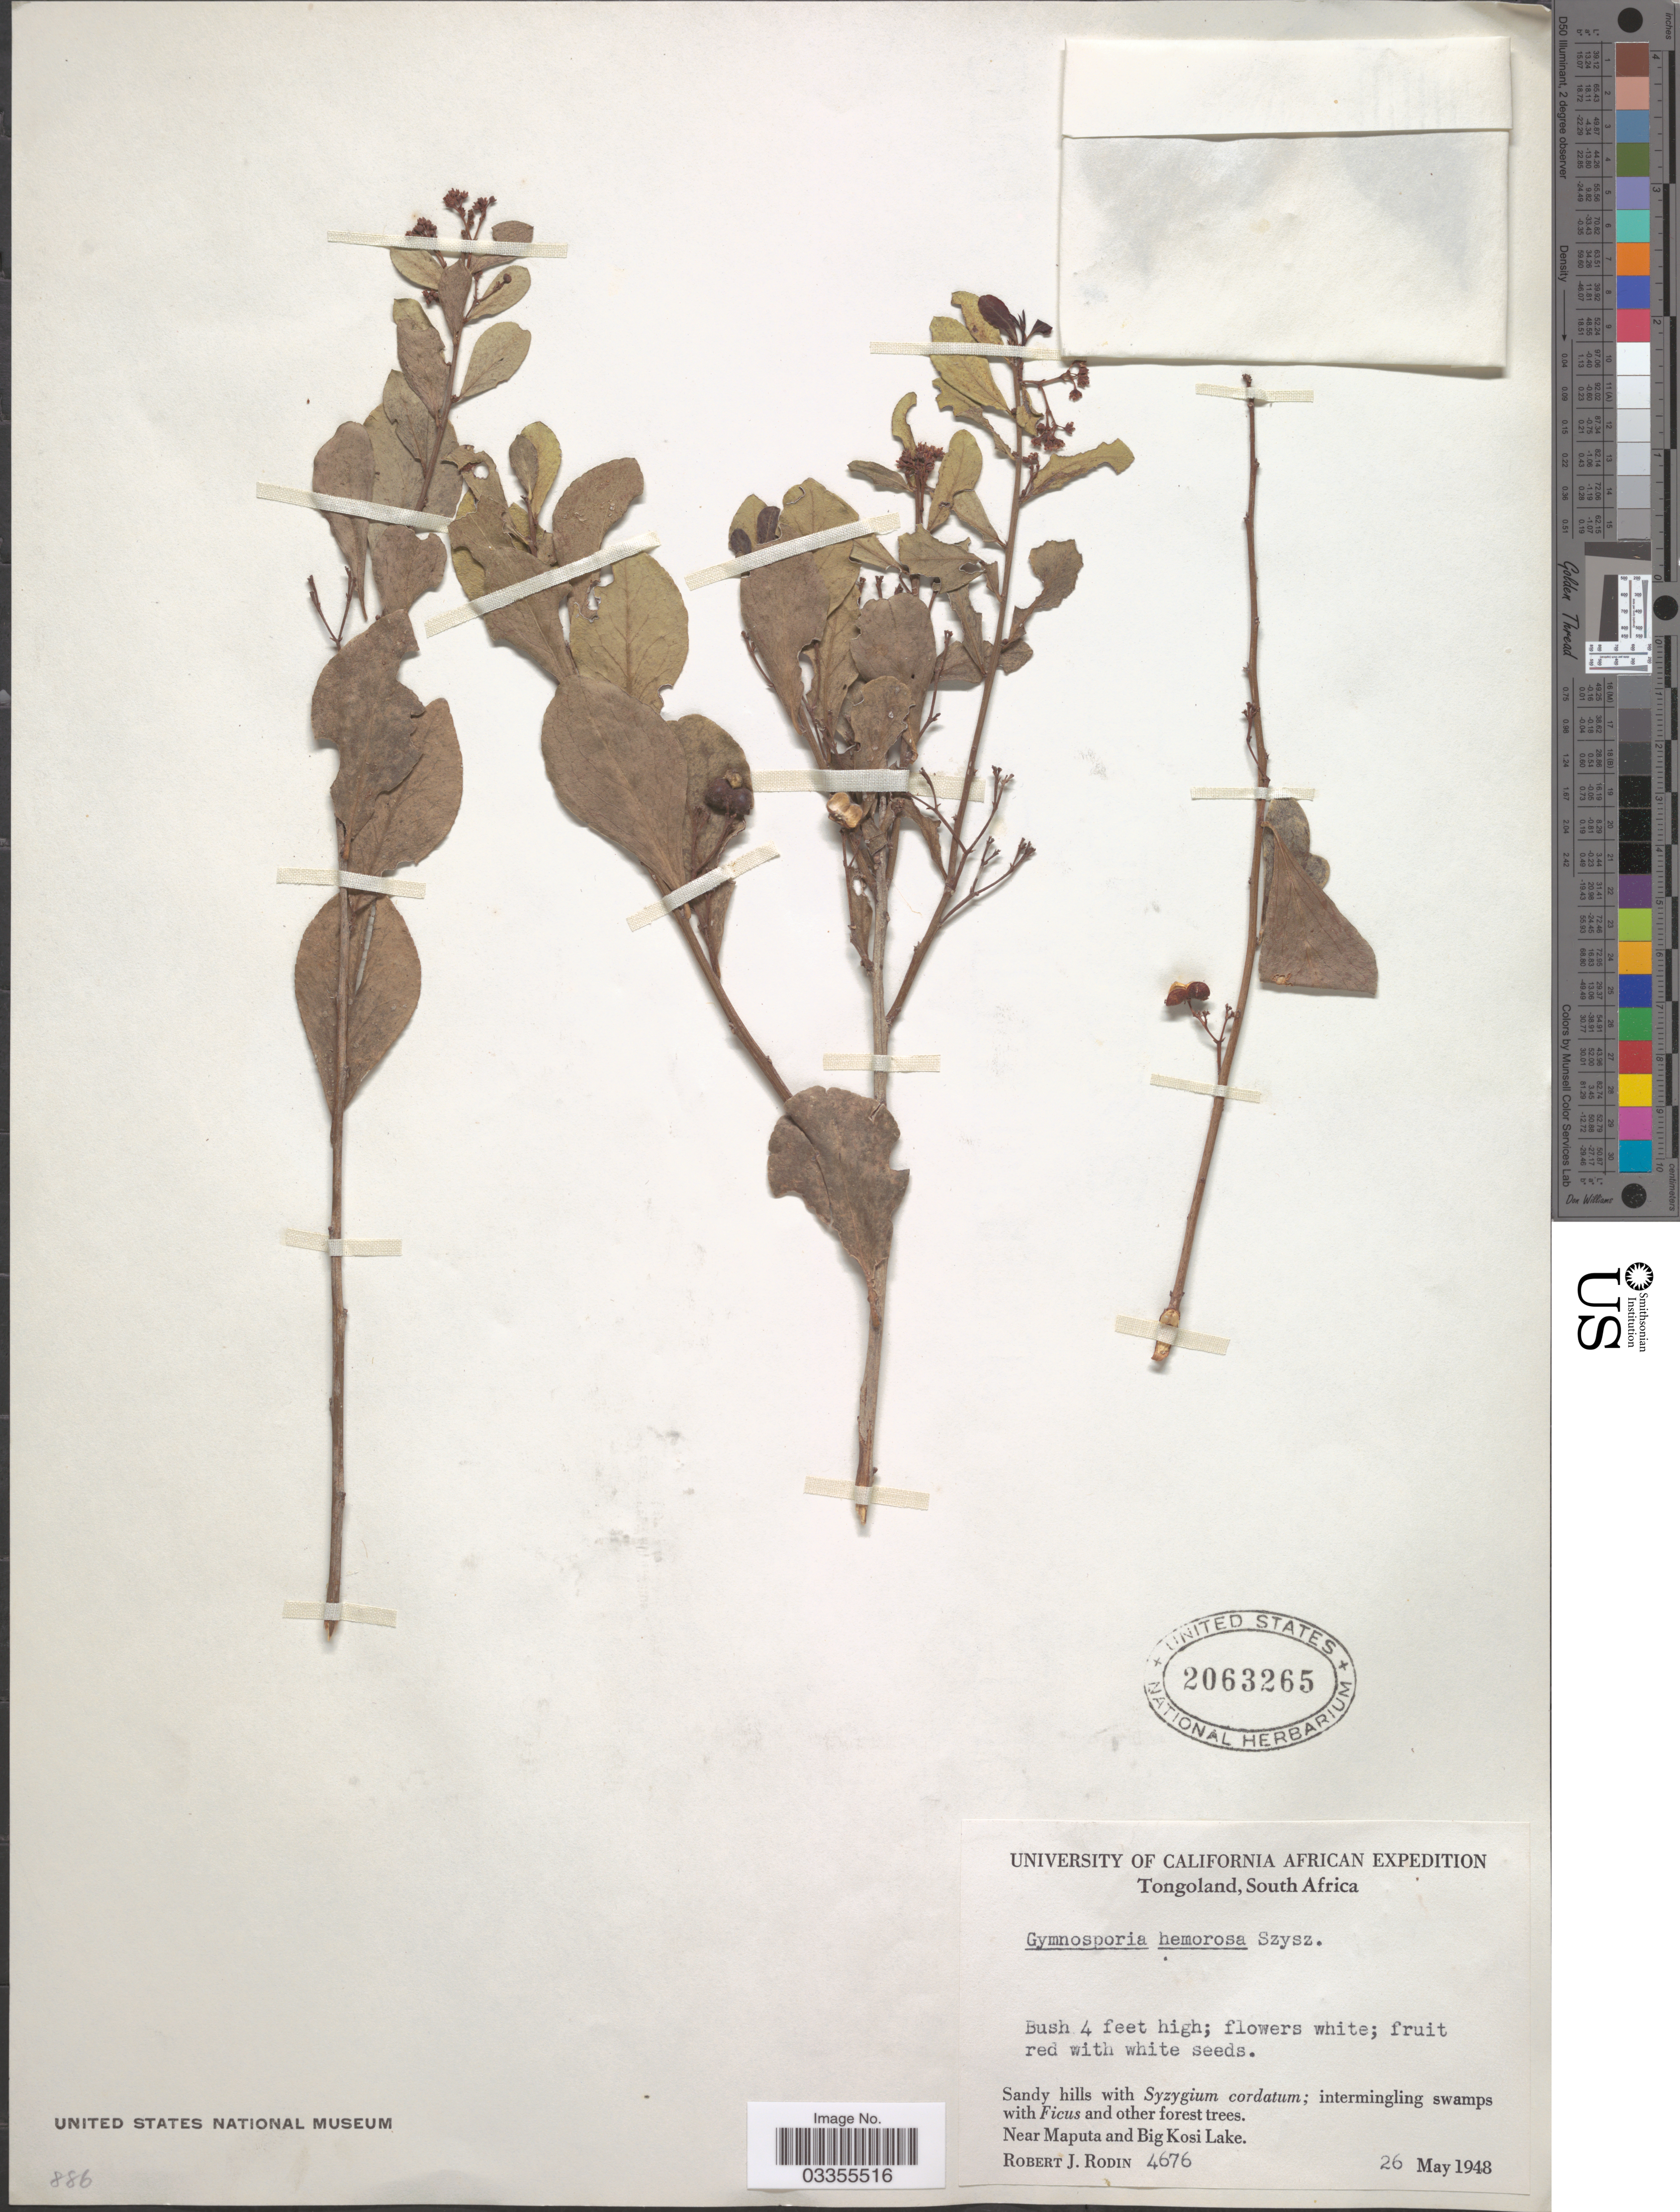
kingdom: Plantae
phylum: Tracheophyta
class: Magnoliopsida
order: Celastrales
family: Celastraceae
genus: Gymnosporia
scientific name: Gymnosporia hemorosa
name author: Szyszyl.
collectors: R. J. Rodin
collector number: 4676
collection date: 1948-05-26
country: South Africa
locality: Tongoland. Near Maputa and Big Kosi Lake.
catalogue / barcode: US 2063265